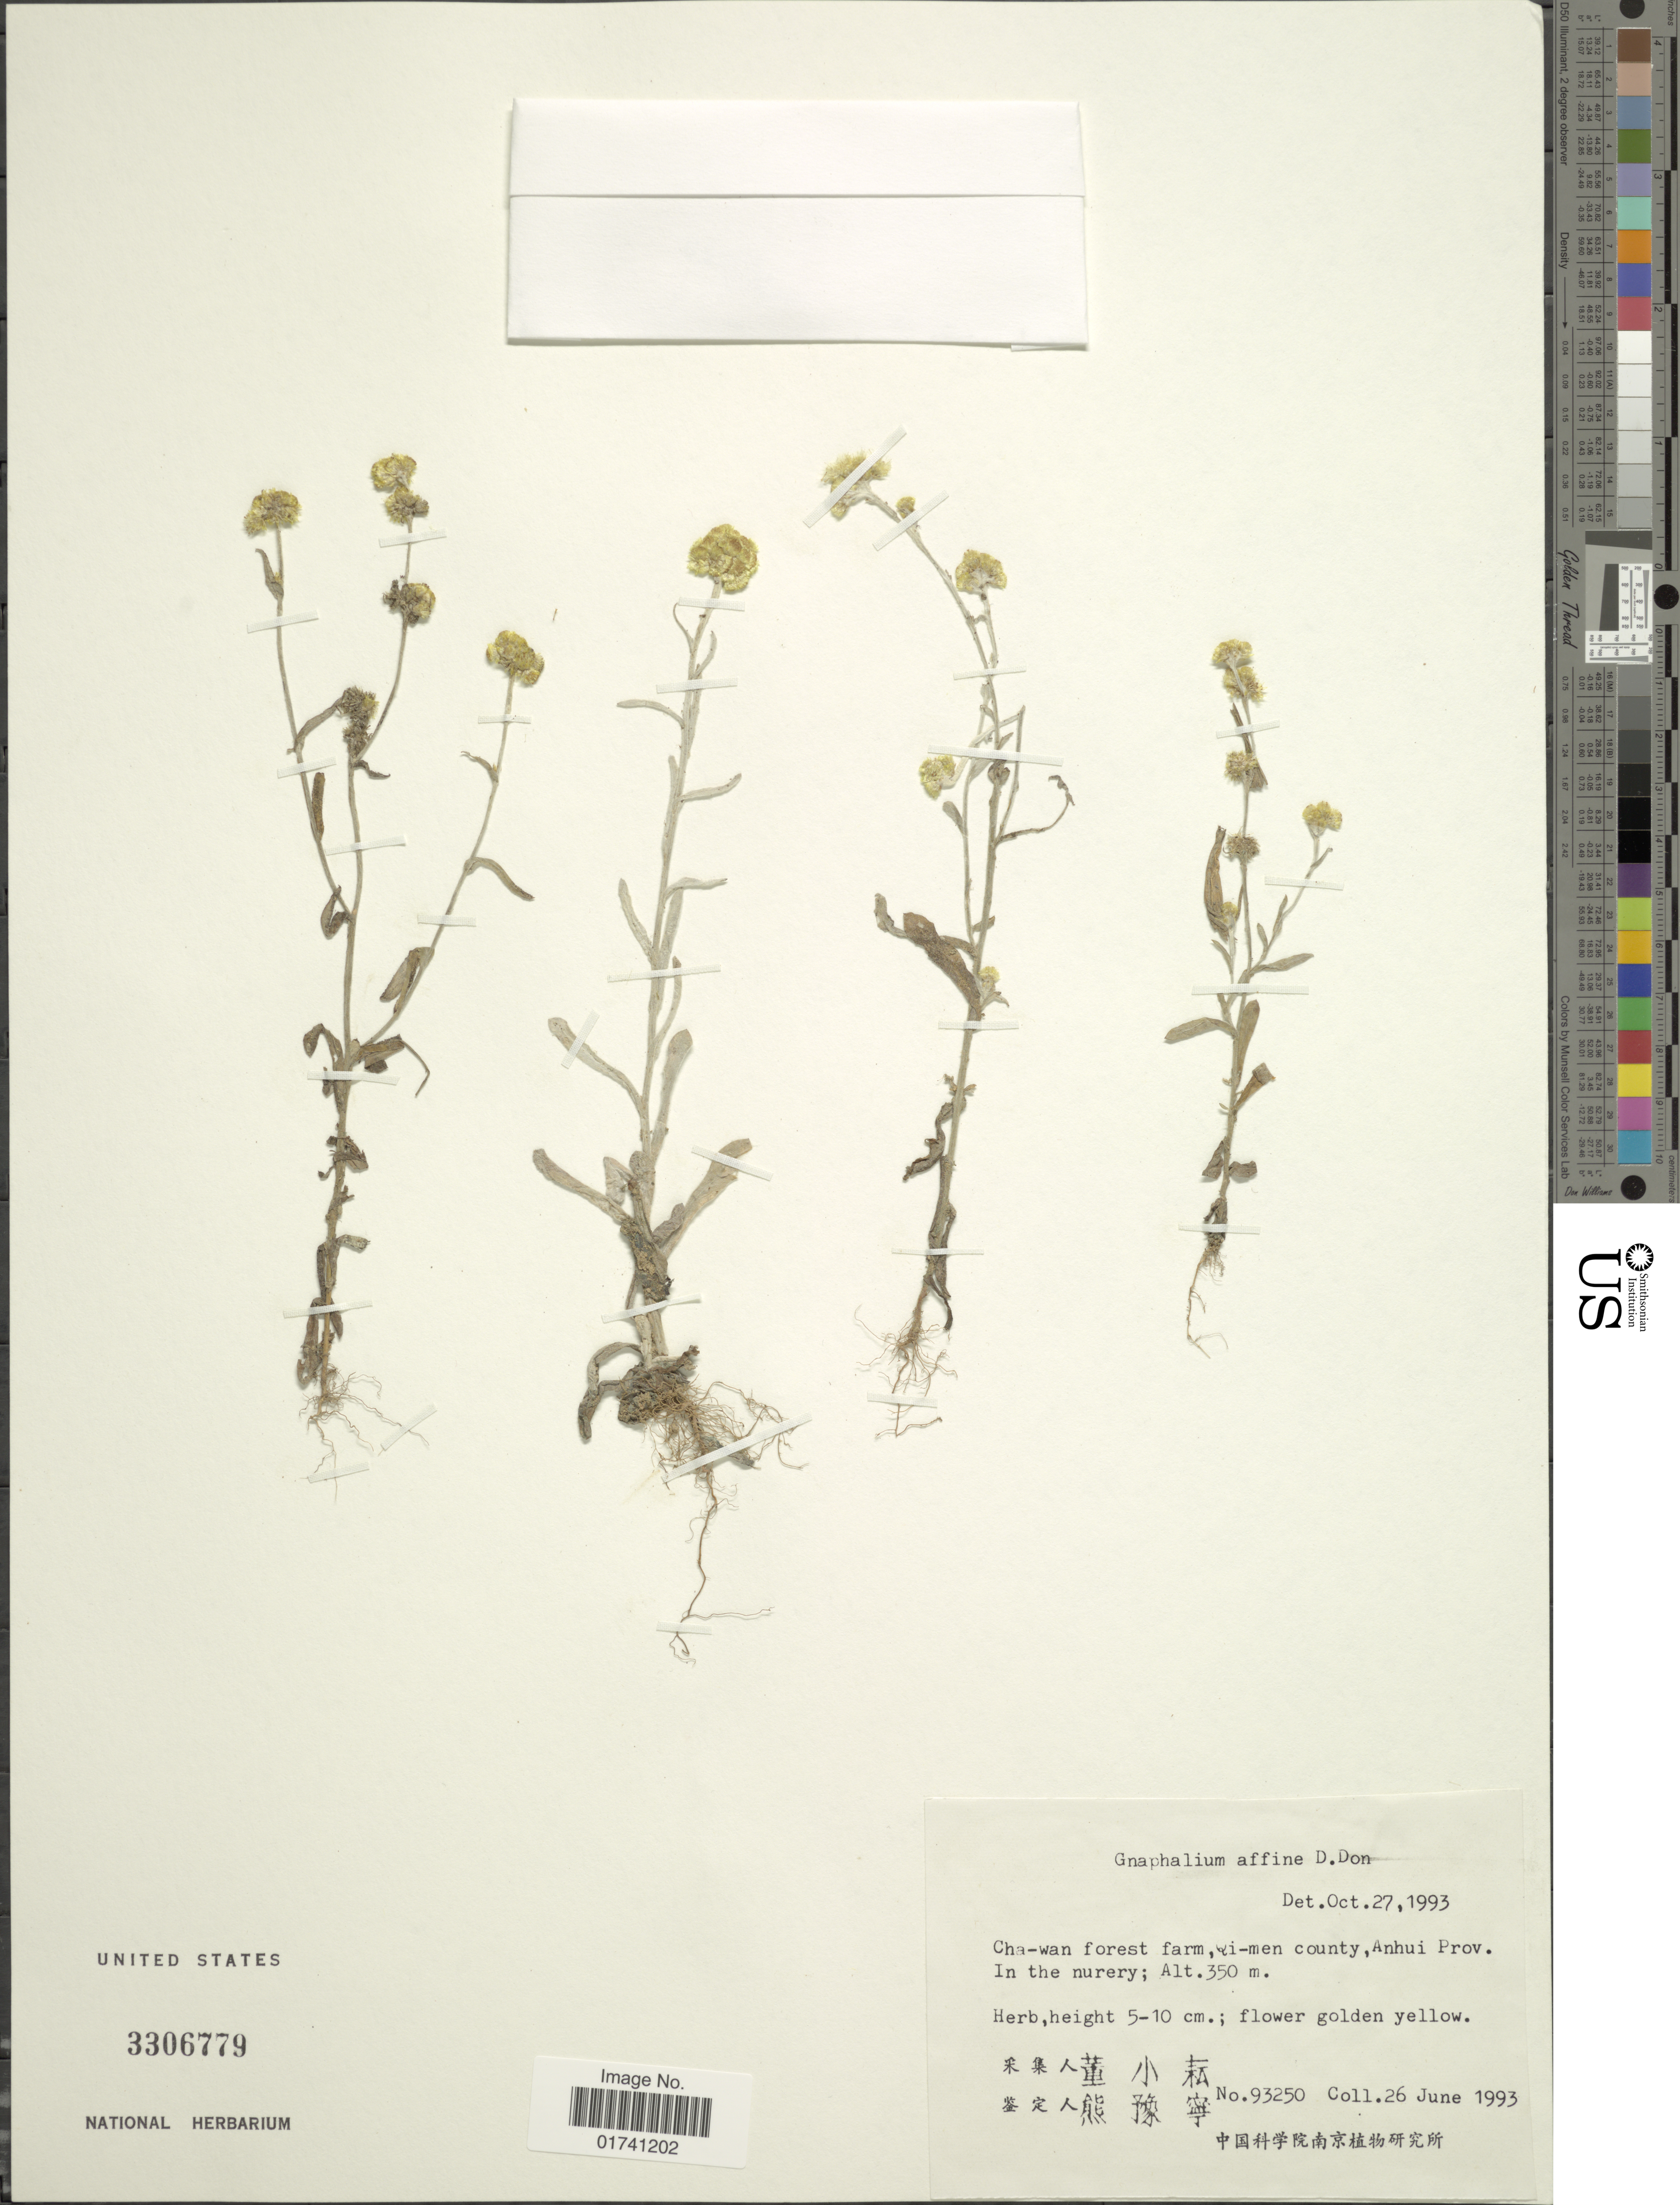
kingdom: Plantae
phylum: Tracheophyta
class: Magnoliopsida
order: Asterales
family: Asteraceae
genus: Laphangium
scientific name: Laphangium affine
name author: (D. Don) Tzvelev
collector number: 93250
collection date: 1993-06-26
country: China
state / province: Anhui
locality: Cha-wan forest farm, Qi-men county.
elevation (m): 350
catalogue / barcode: US 3306779